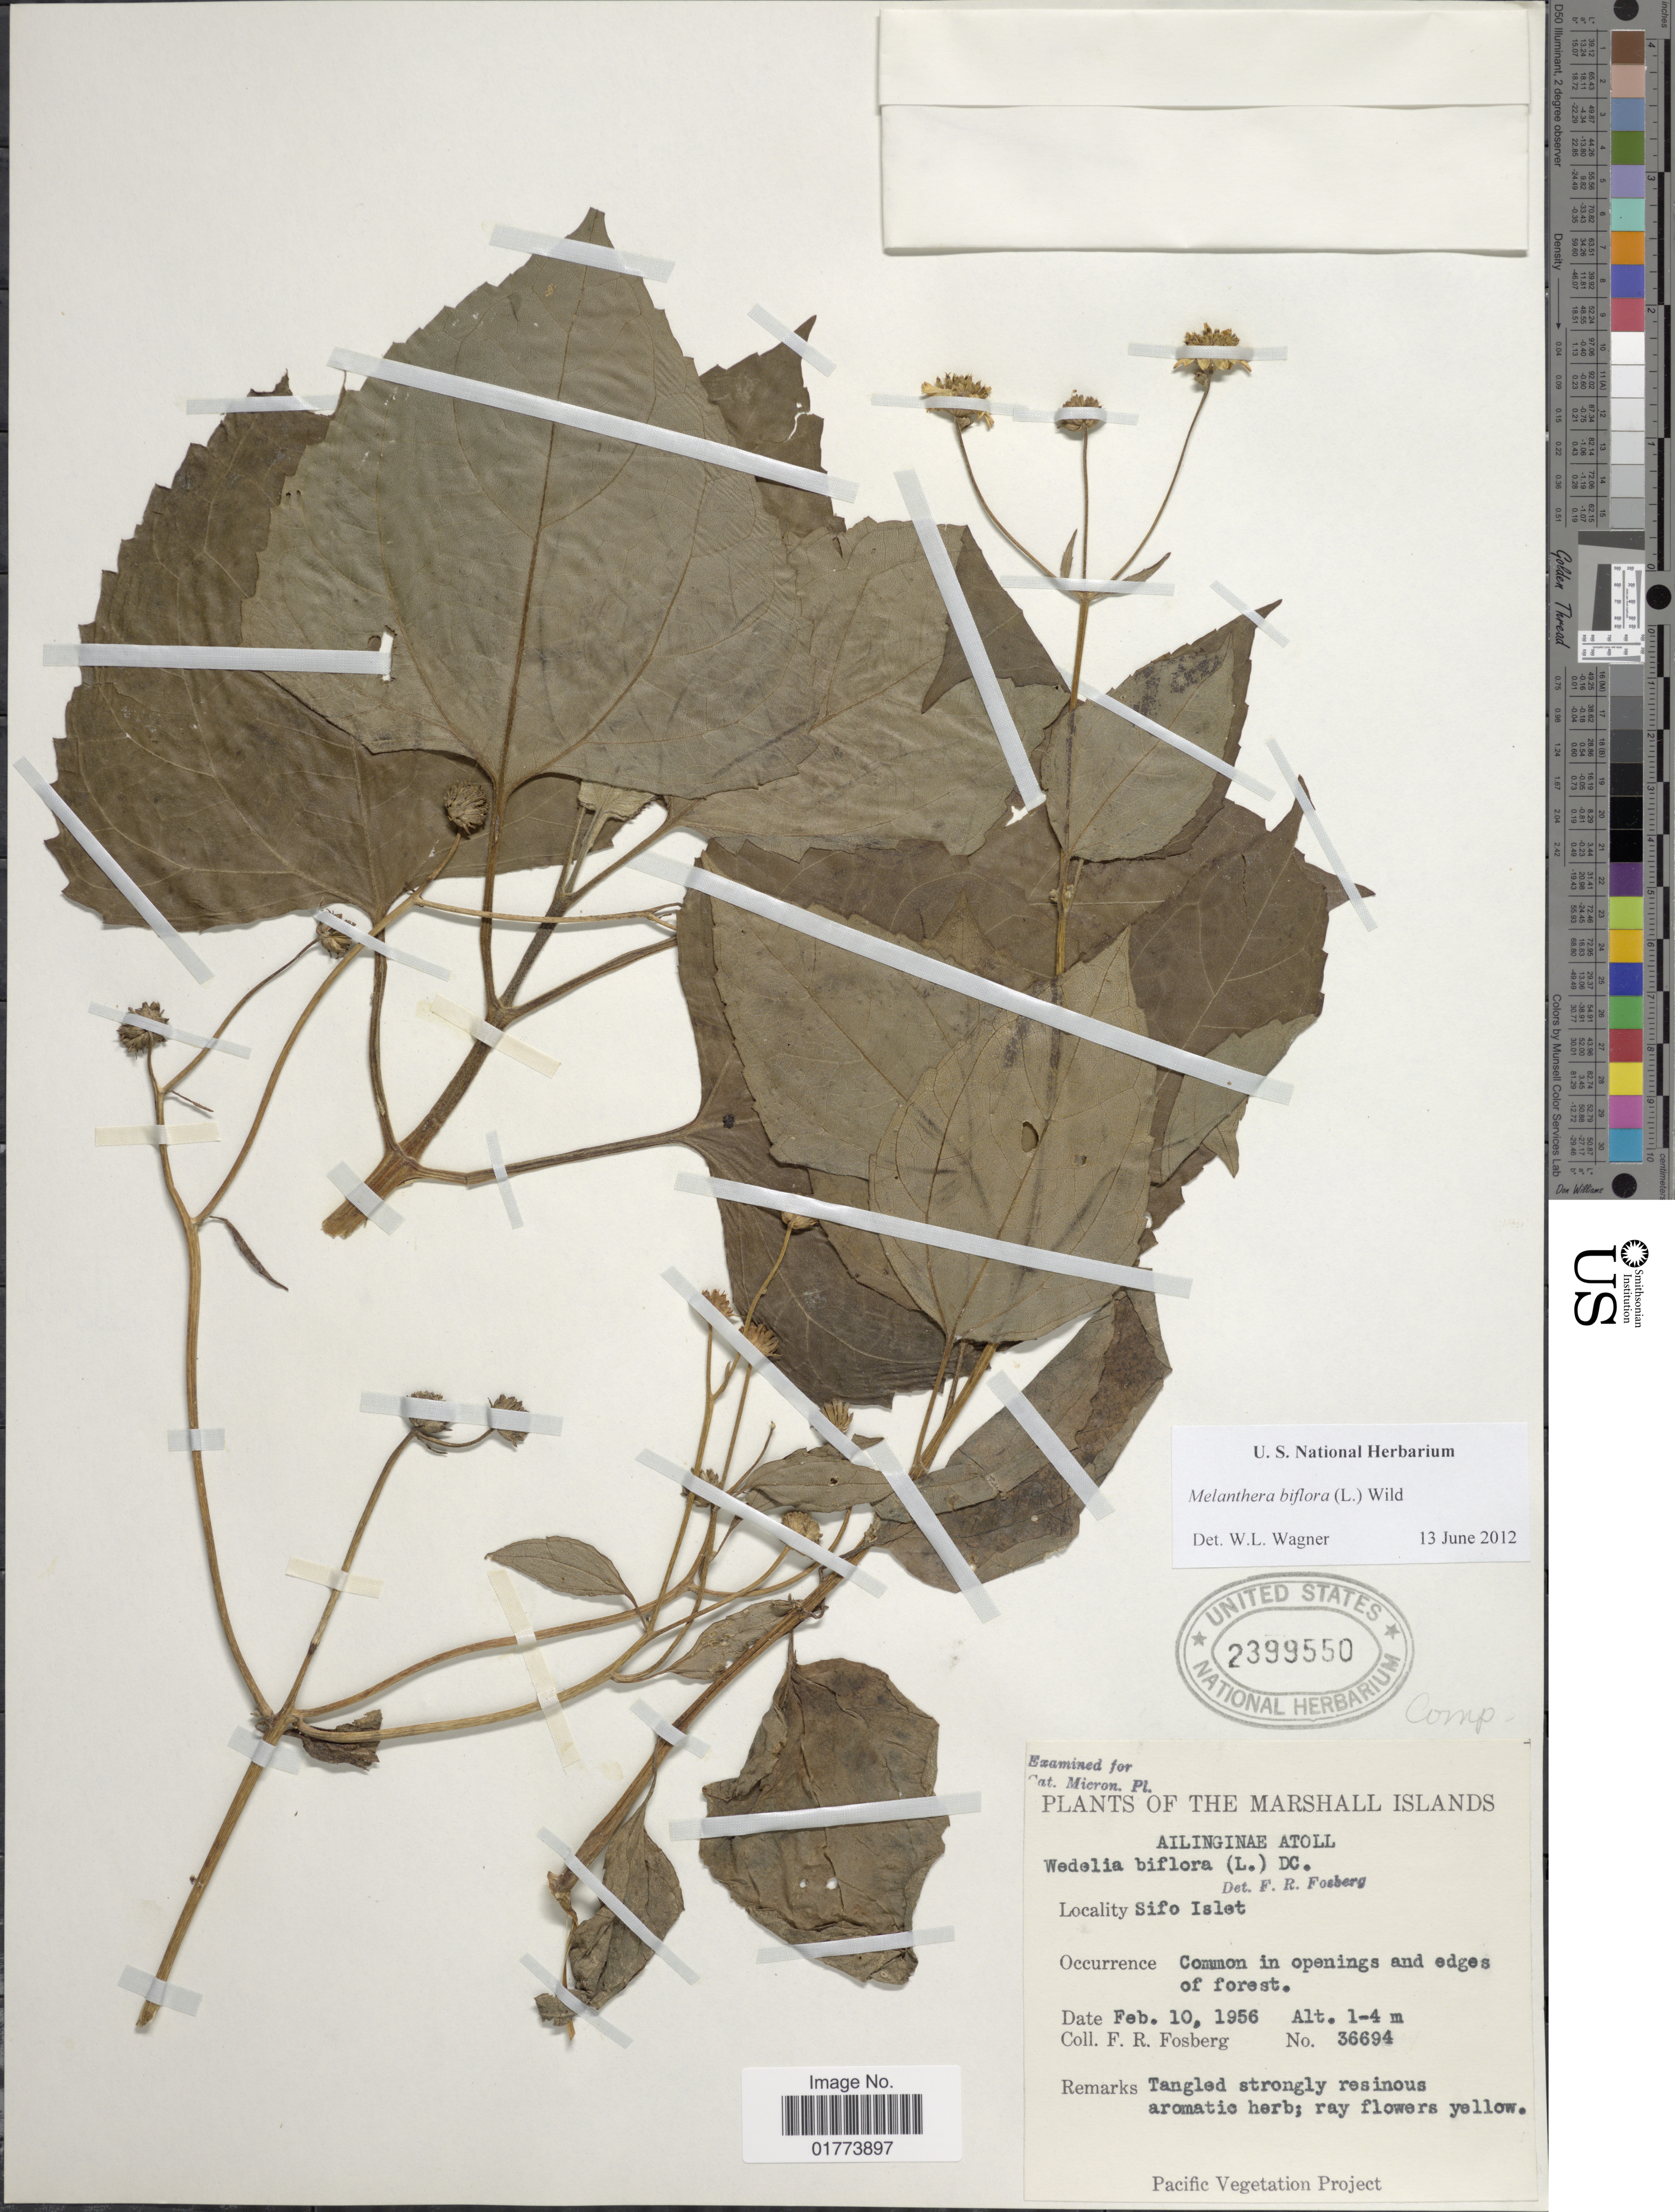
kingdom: Plantae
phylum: Tracheophyta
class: Magnoliopsida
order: Asterales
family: Asteraceae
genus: Wollastonia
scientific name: Wollastonia biflora var. biflora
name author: (L.) DC.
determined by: Wagner, W. L., (BOT), Smithsonian Institution - National Museum of Natural History (UNITED STATES)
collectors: F. R. Fosberg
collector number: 36694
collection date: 1956-02-10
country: Marshall Islands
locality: Ailinginae Atoll, Sifo Islet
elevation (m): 1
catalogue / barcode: US 2399550